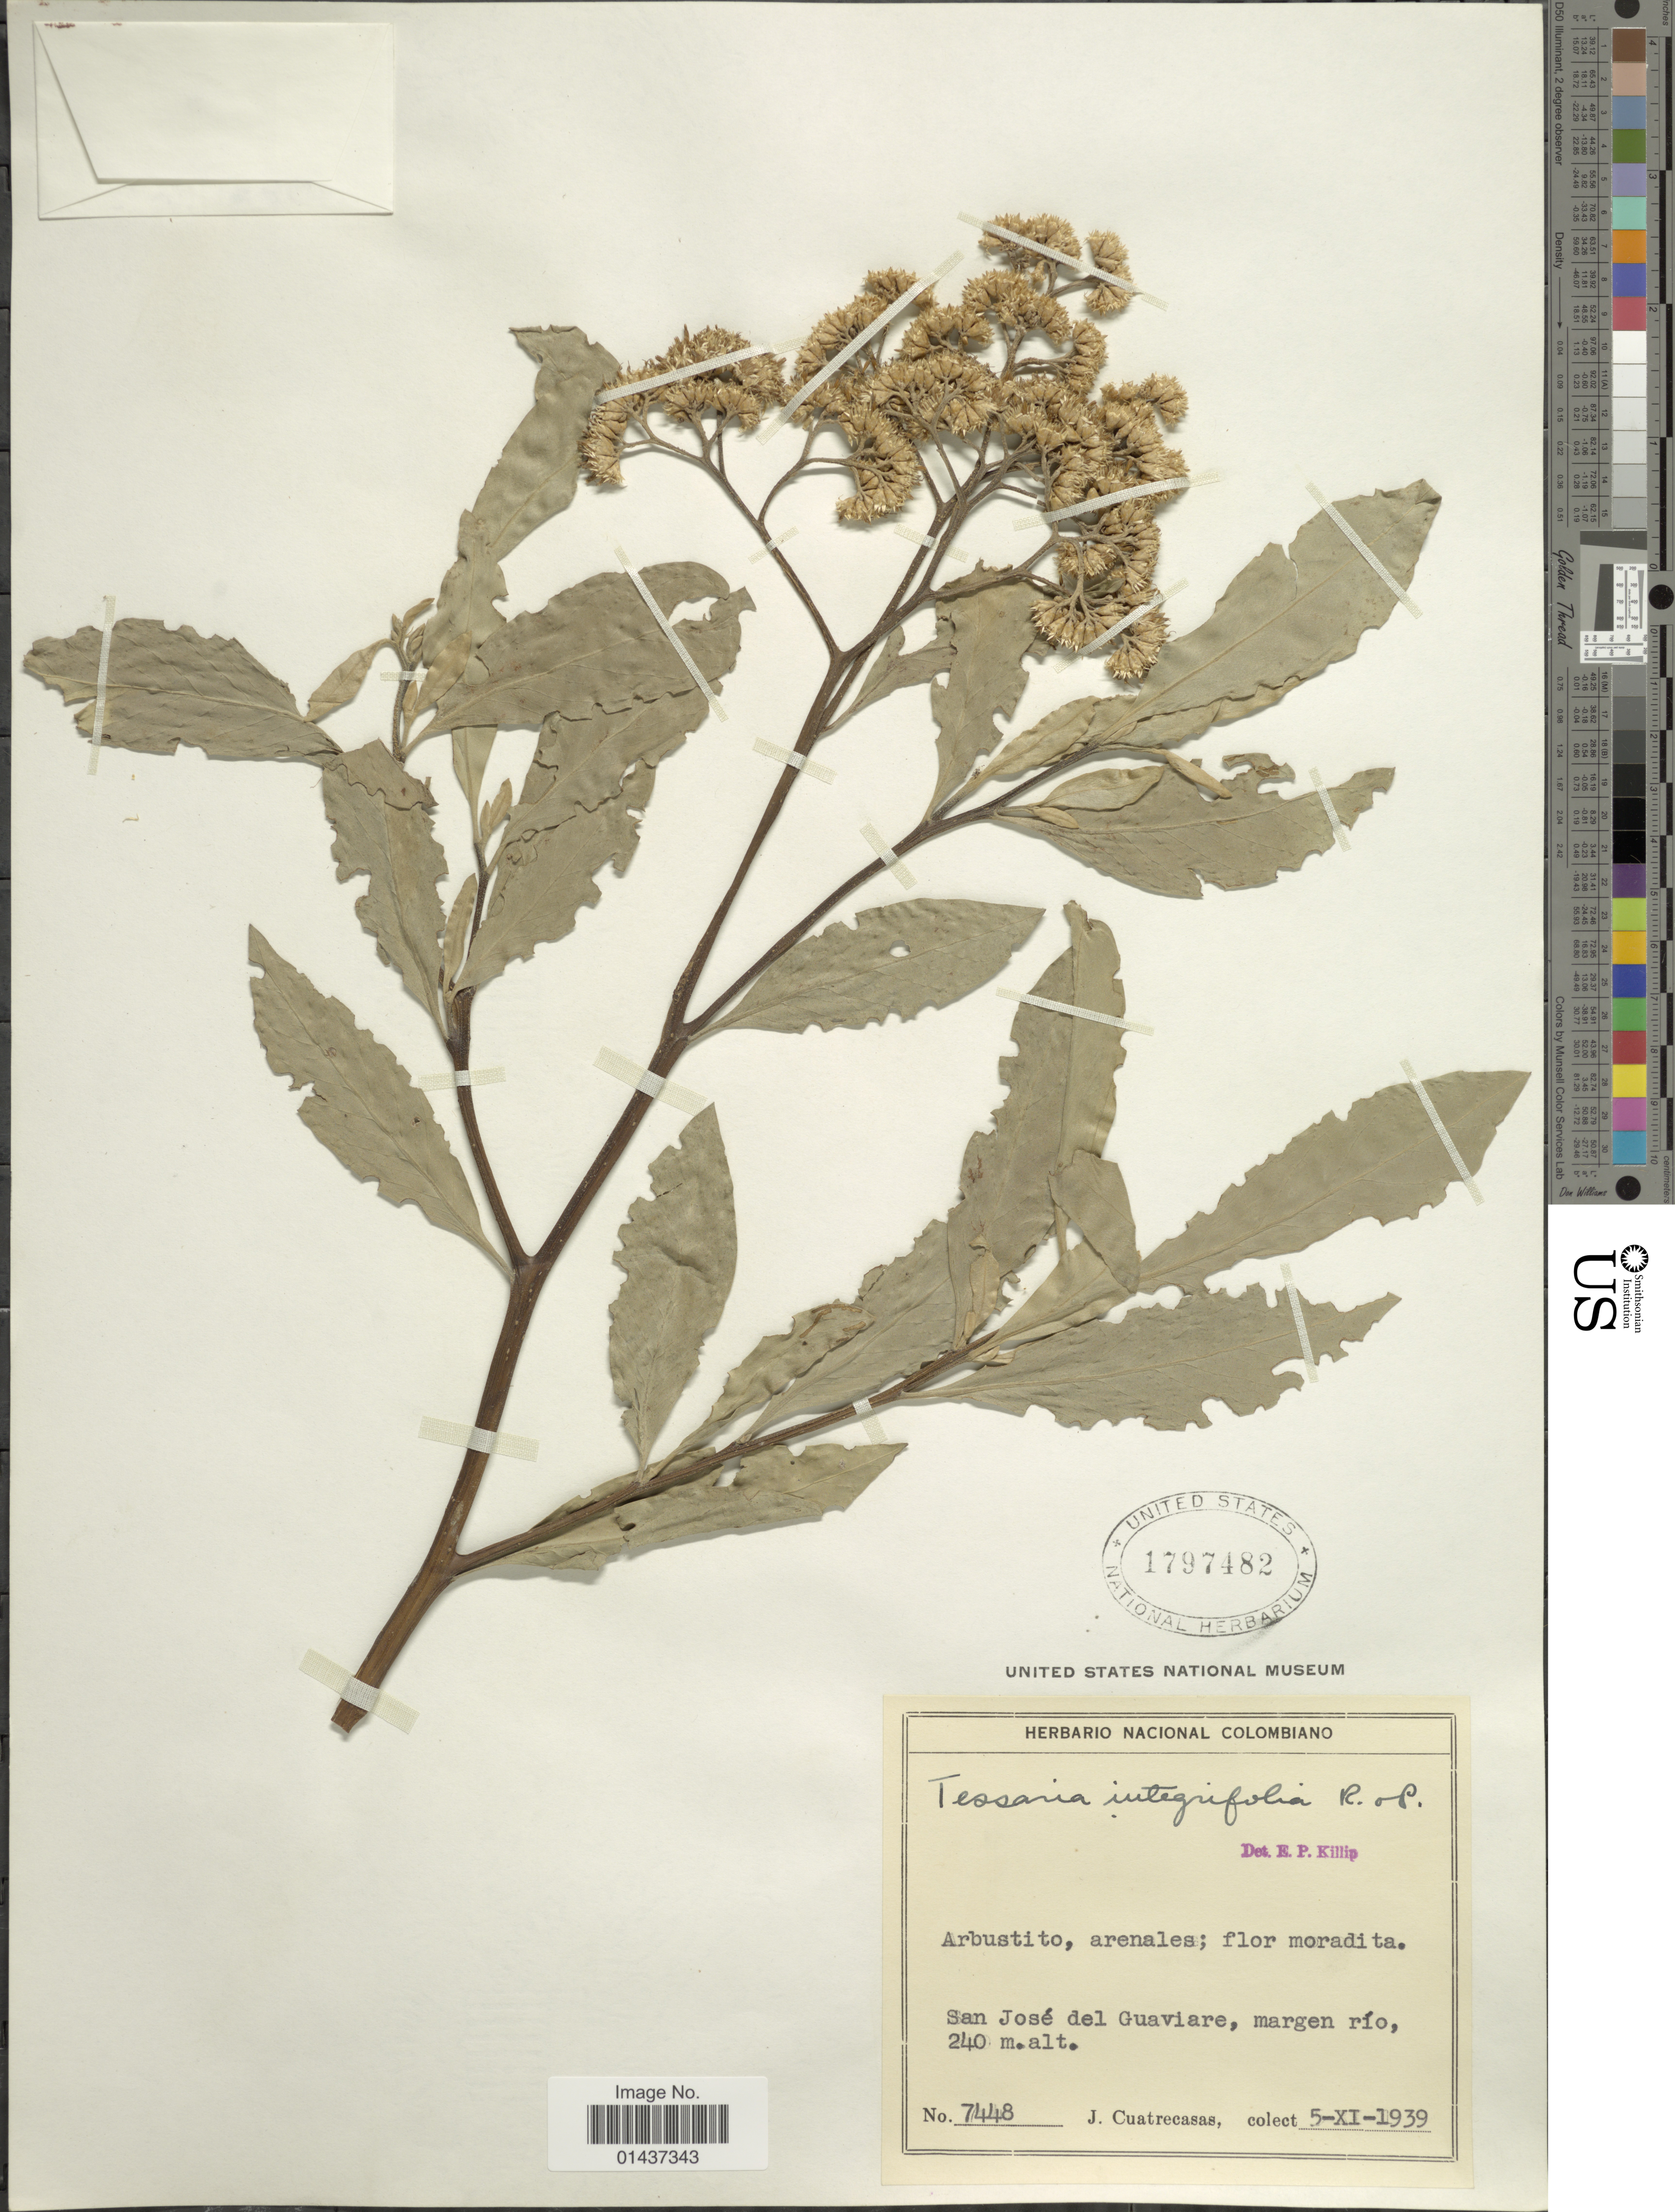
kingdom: Plantae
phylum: Tracheophyta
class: Magnoliopsida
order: Asterales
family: Asteraceae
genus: Tessaria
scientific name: Tessaria integrifolia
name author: Ruiz & Pav.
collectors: J. Cuatrecasas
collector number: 7448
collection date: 1939-11-05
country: Colombia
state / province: Guaviare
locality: San José del Guaviare, margen río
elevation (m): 240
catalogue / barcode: US 1797482